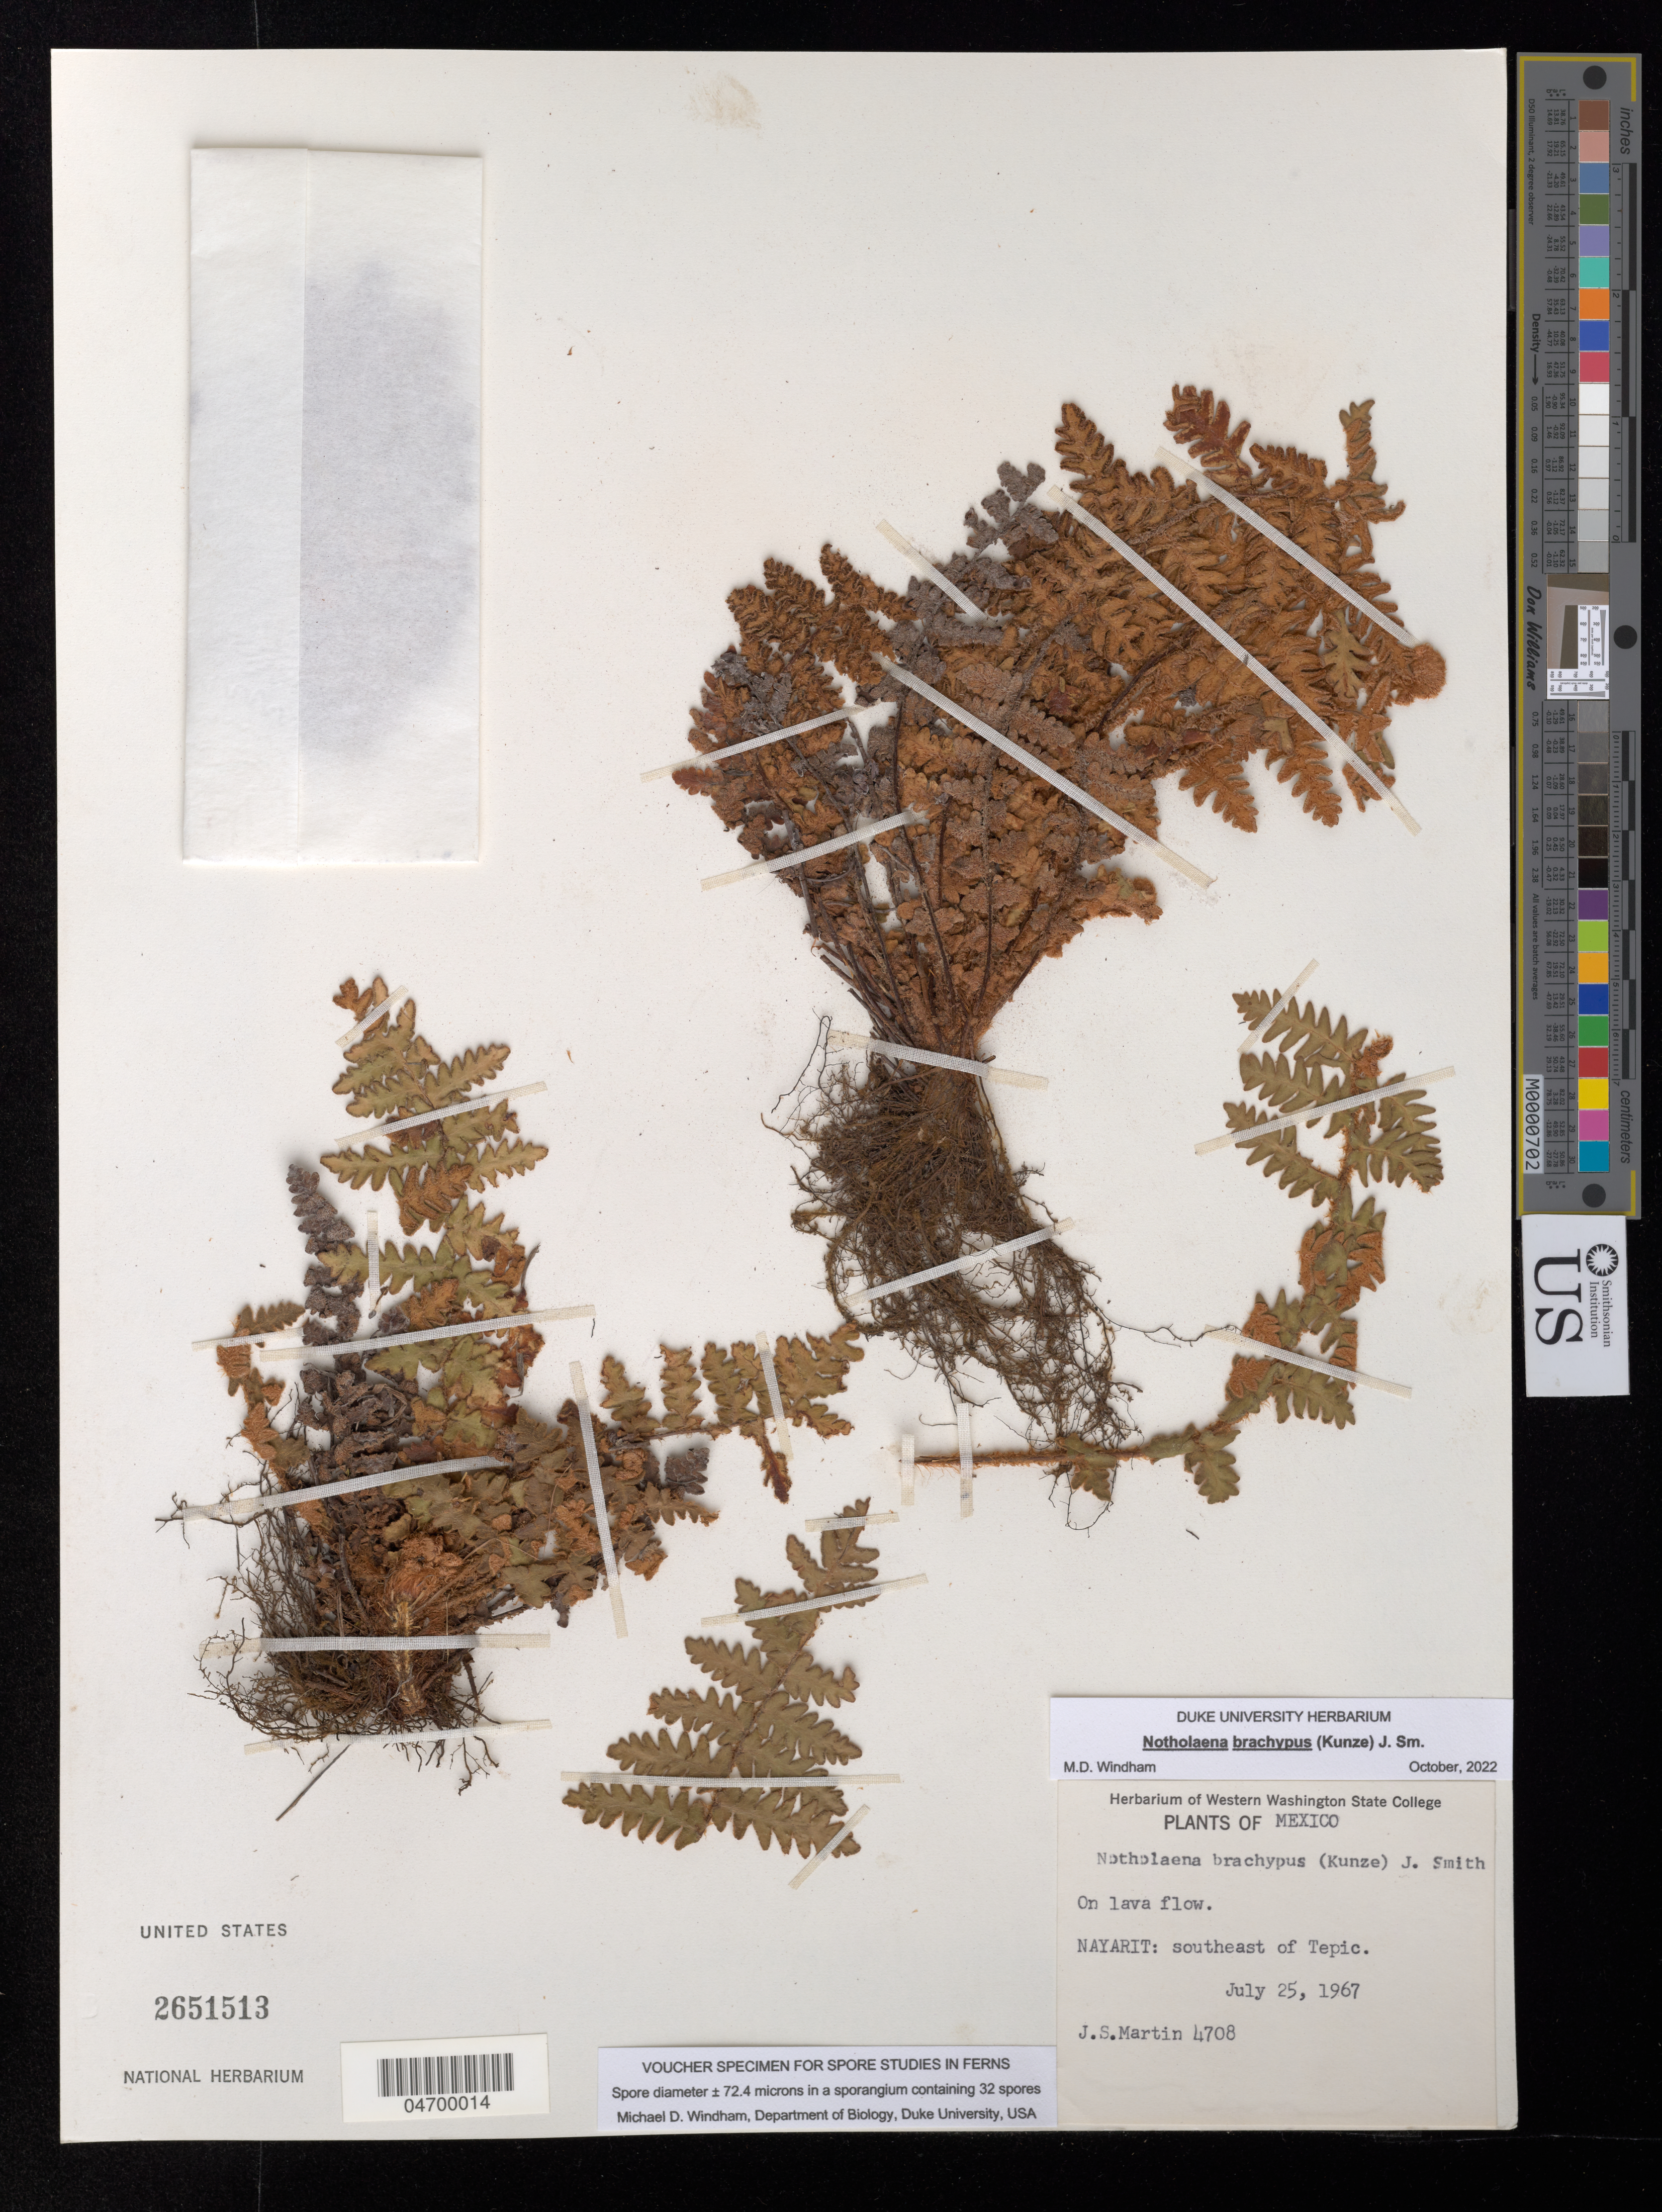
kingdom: Plantae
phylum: Tracheophyta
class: Polypodiopsida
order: Polypodiales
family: Pteridaceae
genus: Notholaena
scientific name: Notholaena brachypus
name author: (Kunze) J. Sm.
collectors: J. S. Martin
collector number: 4708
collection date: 1967-07-25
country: Mexico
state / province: Nayarit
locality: Southeast of Tepic.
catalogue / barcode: US 2651513